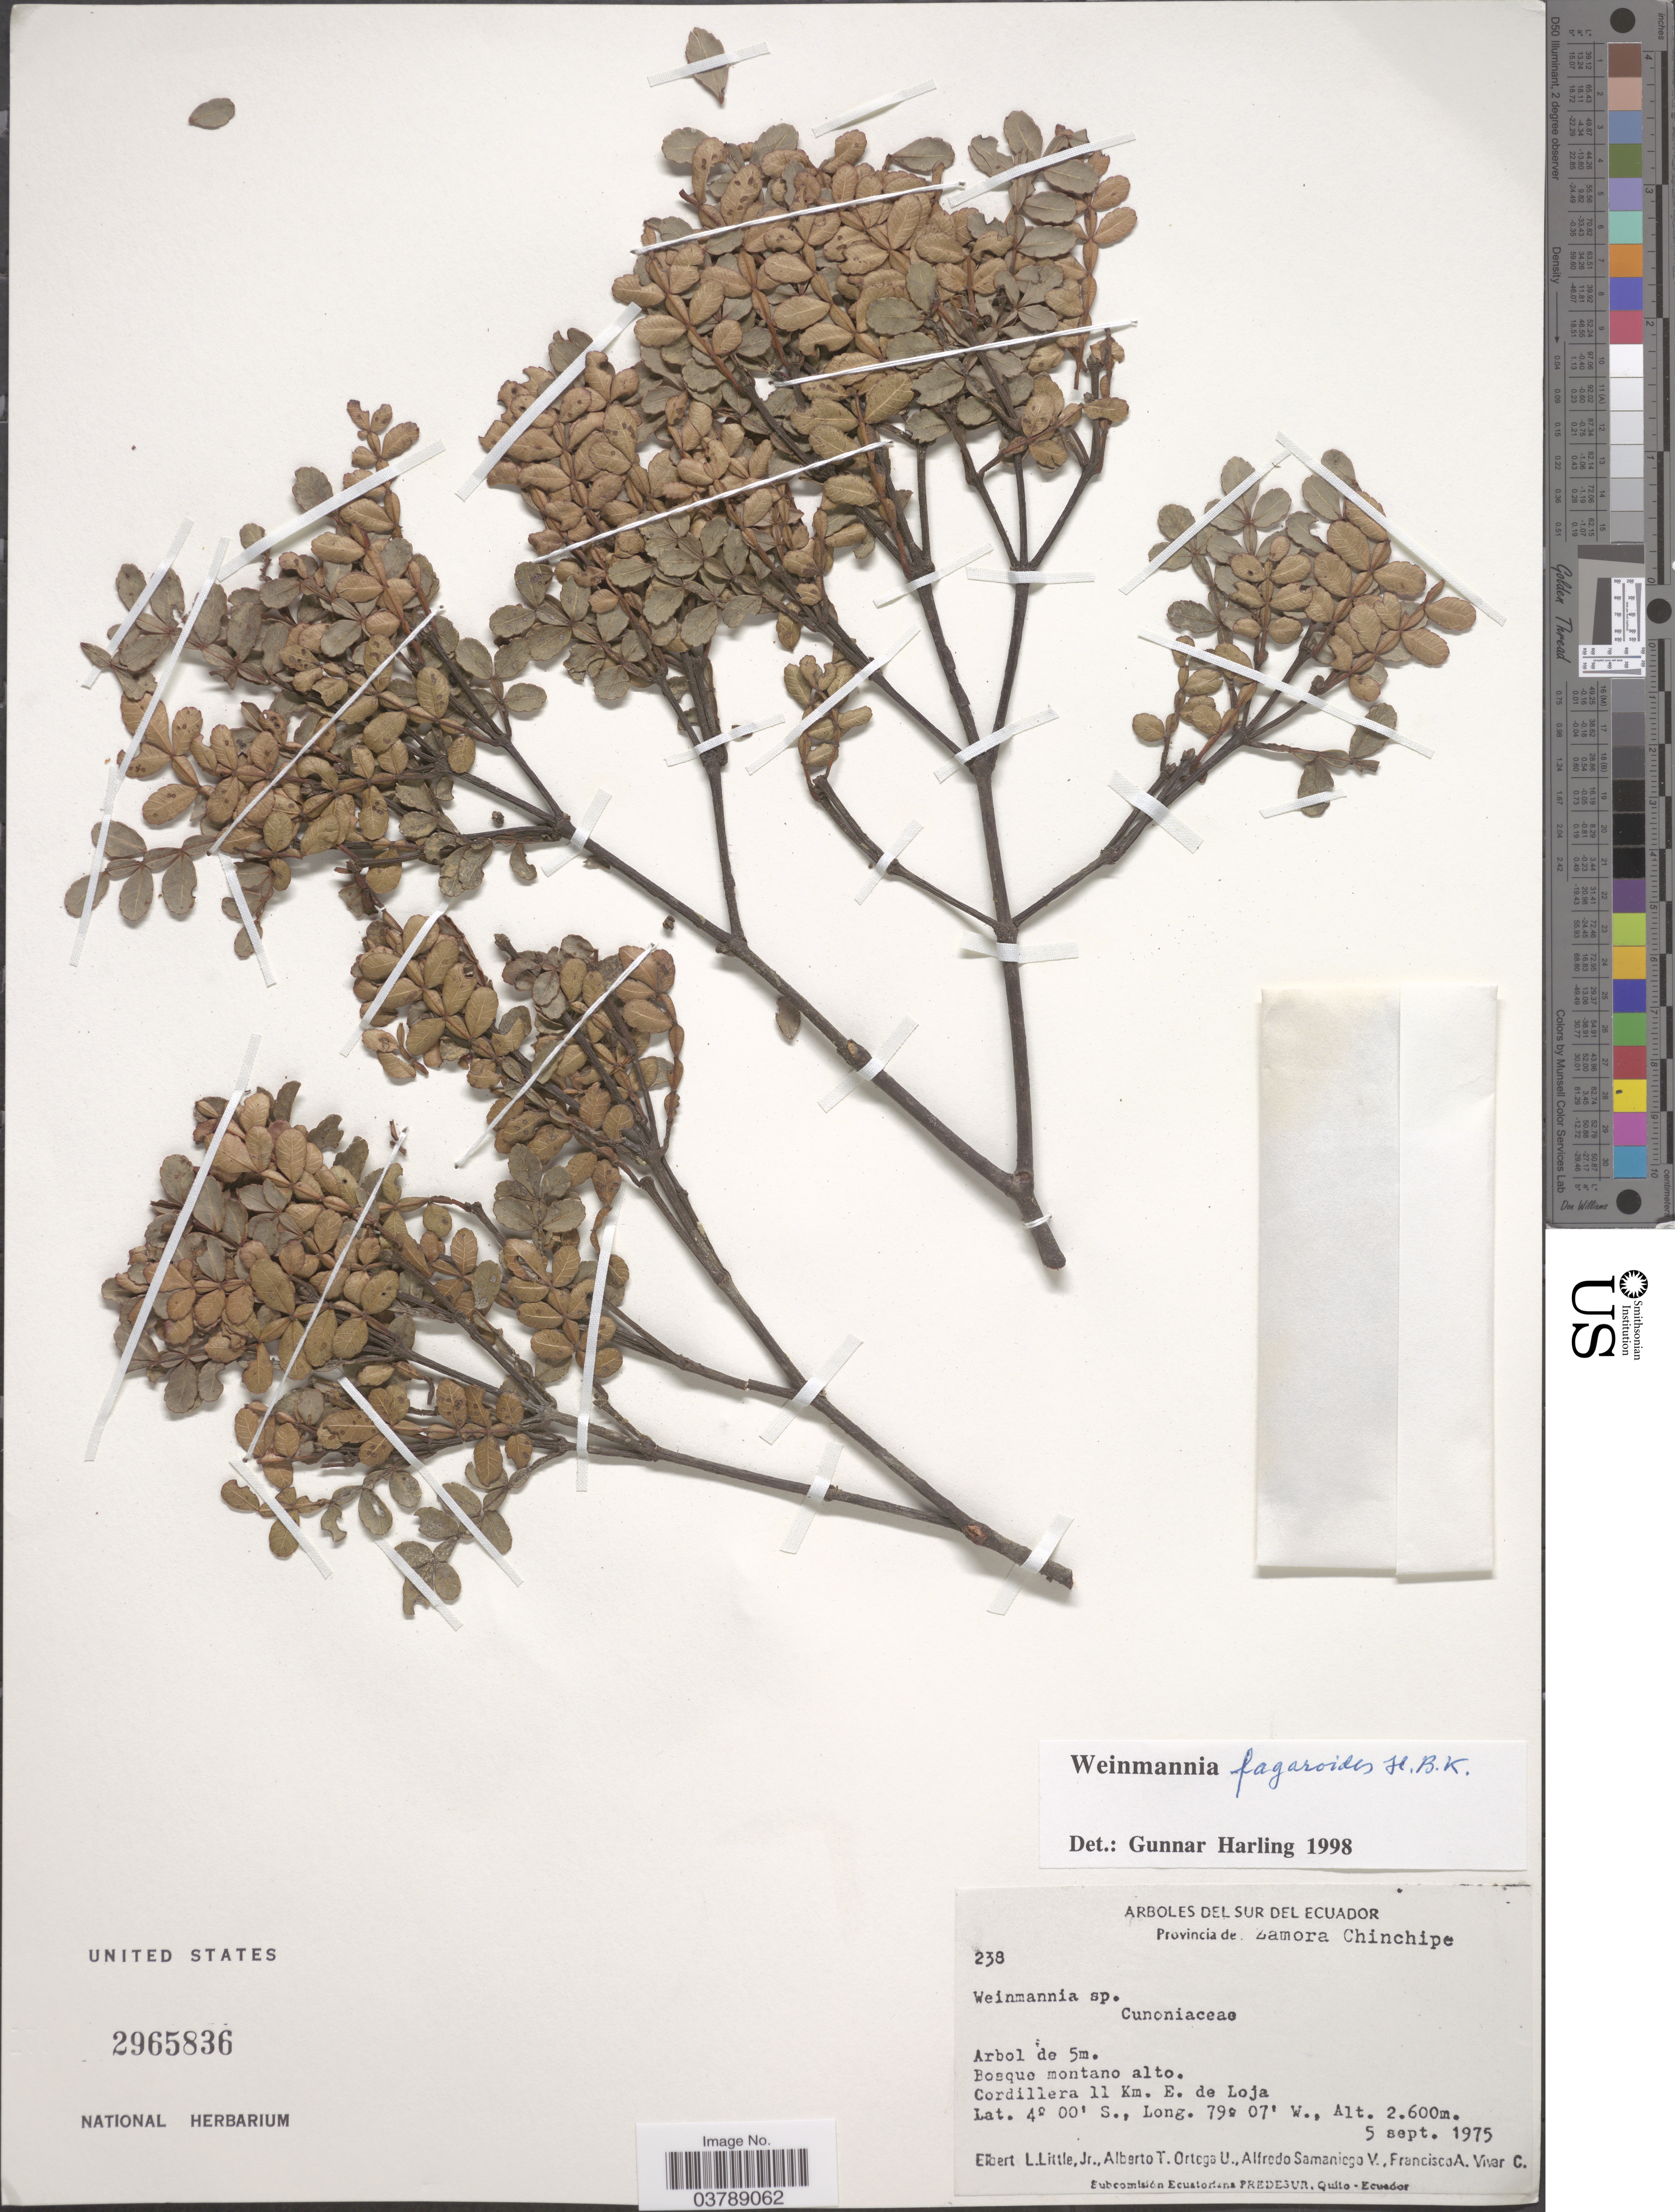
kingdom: Plantae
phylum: Tracheophyta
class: Magnoliopsida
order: Oxalidales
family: Cunoniaceae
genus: Weinmannia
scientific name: Weinmannia fagaroides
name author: Kunth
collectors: E. L. Little, A. T. Ortega U., A. V. Samaniego & F. A. Vivar C.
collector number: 238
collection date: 1975-09-05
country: Ecuador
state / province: Zamora-Chinchipe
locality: Cordillera 11 Km. E. de Loja.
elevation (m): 2600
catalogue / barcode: US 2965836